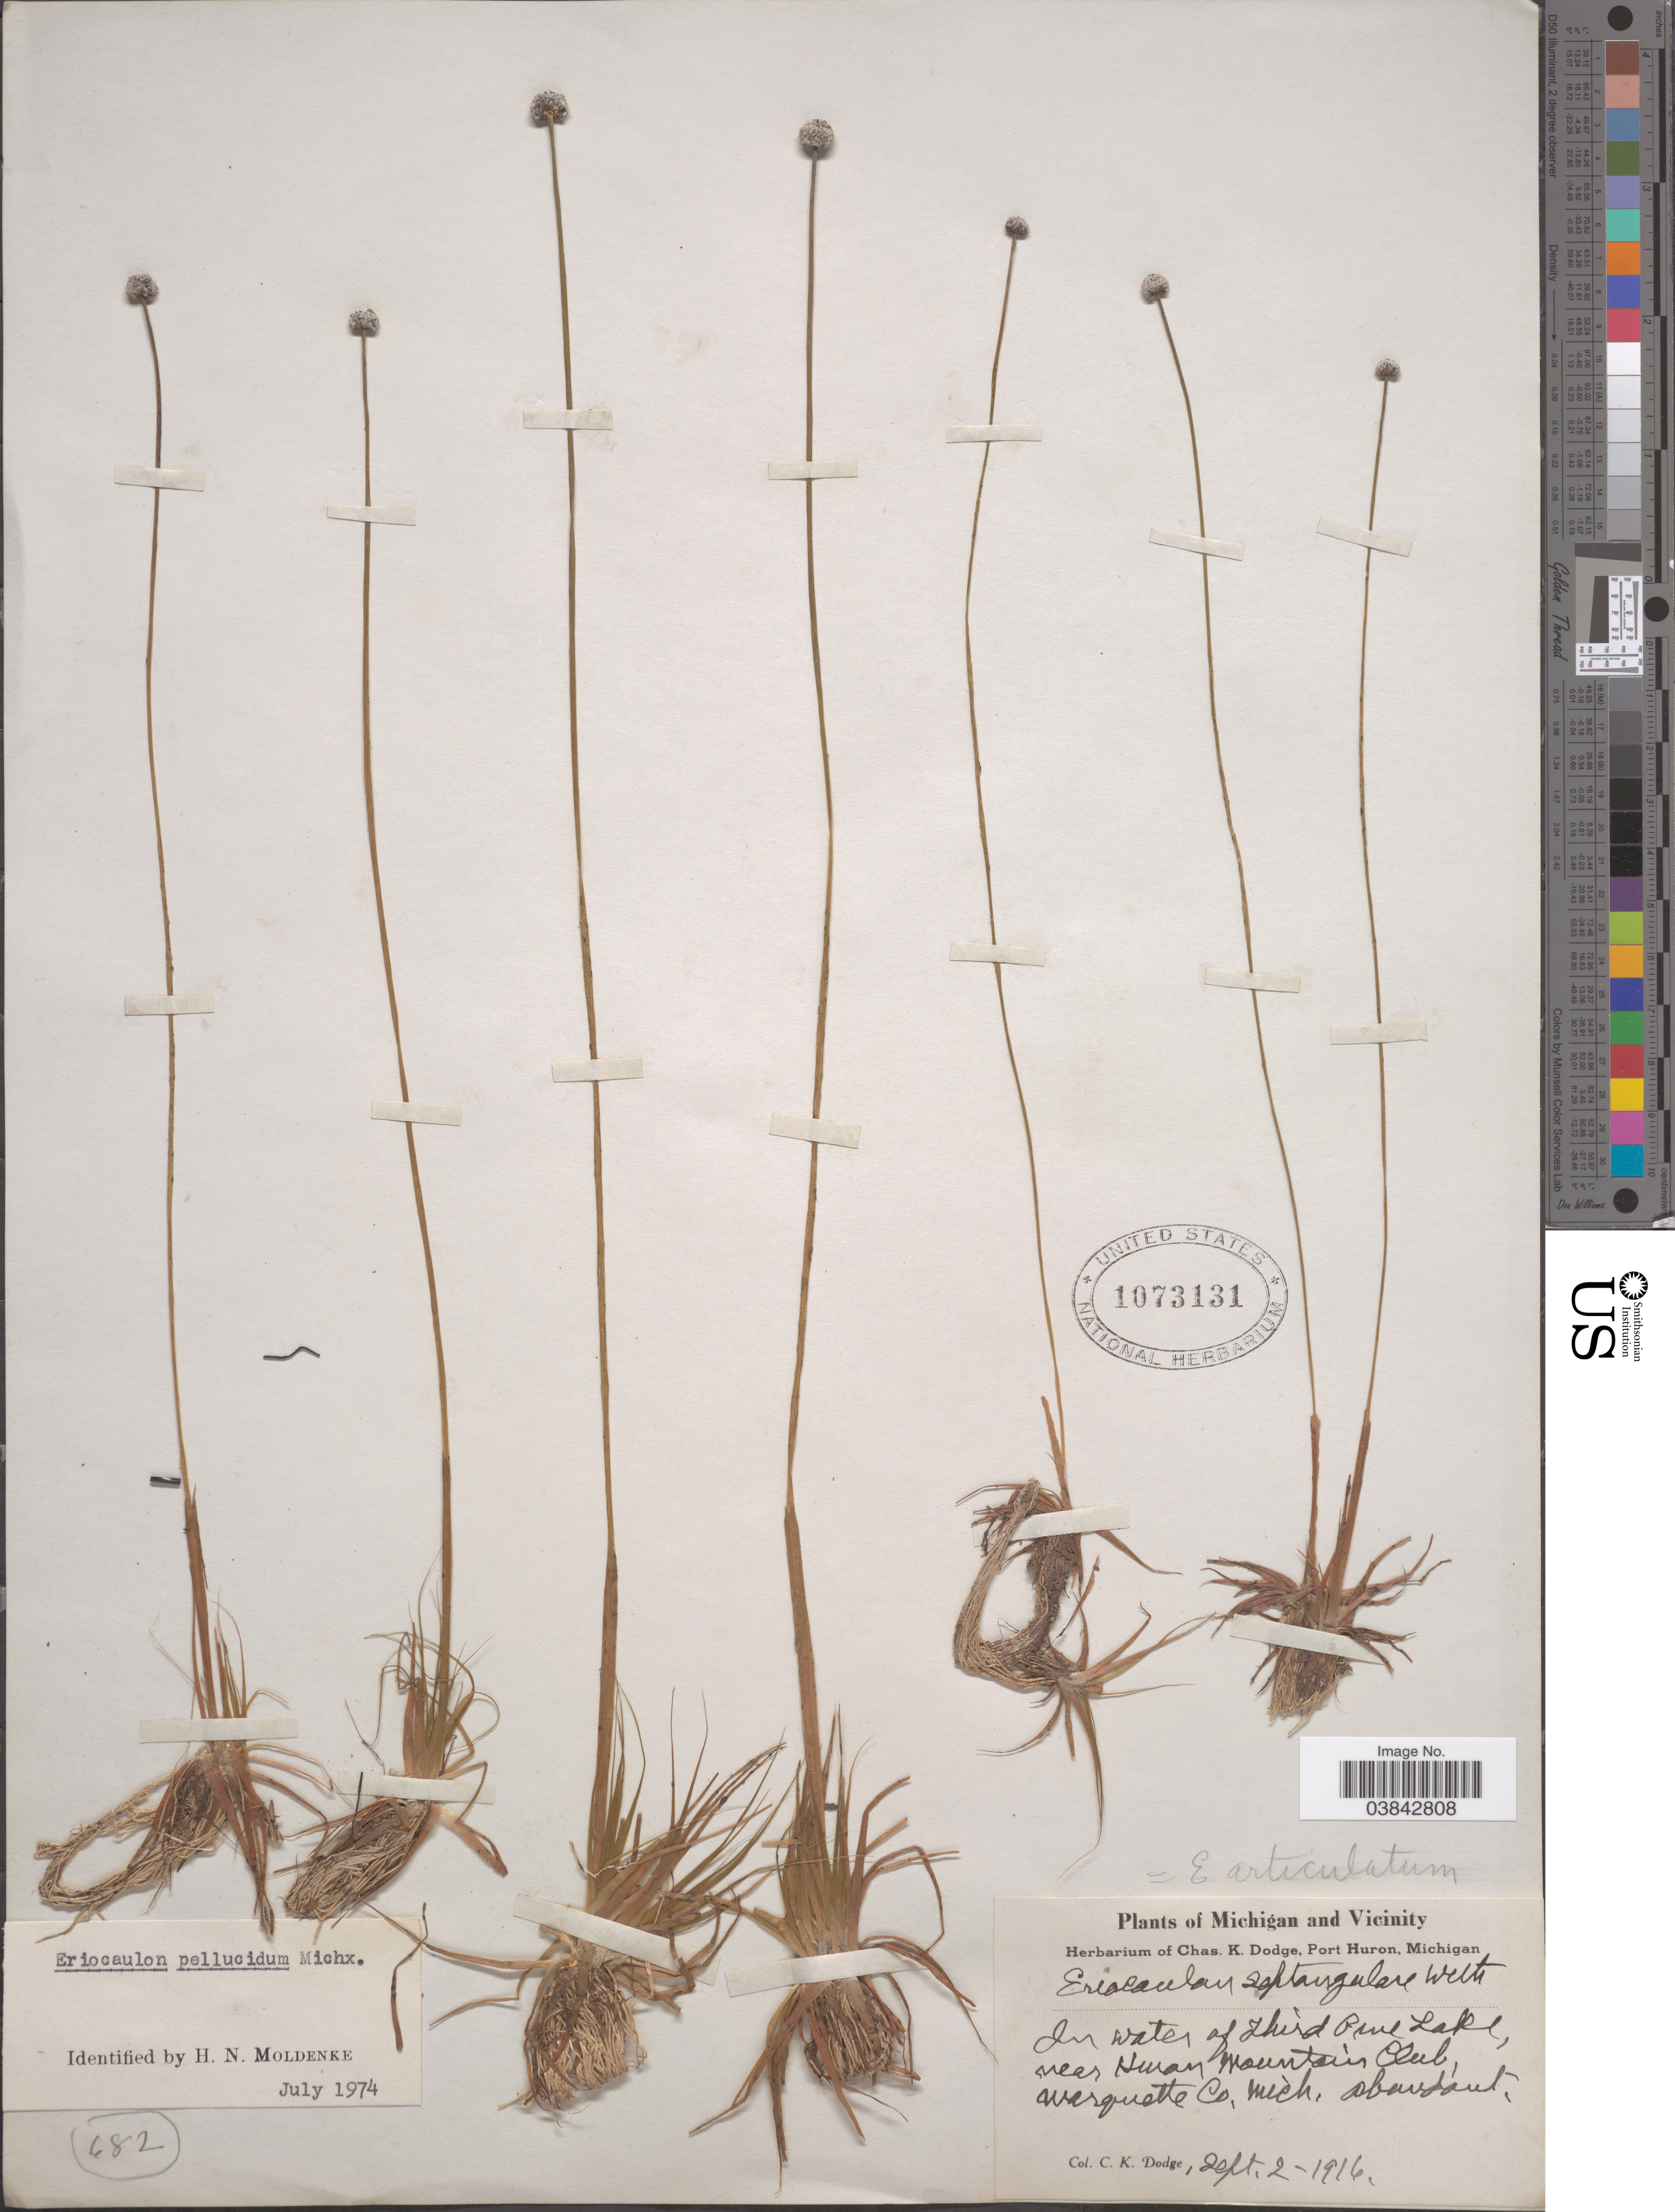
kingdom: Plantae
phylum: Tracheophyta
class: Liliopsida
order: Poales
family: Eriocaulaceae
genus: Eriocaulon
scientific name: Eriocaulon aquaticum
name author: (Hill) Druce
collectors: C. K. Dodge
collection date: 1916-09-02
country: United States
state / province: Michigan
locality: Michigan and vicinity. In water of Third Pine Lake, near Huron Mountains Club, Warquette Co.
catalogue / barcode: US 1073131